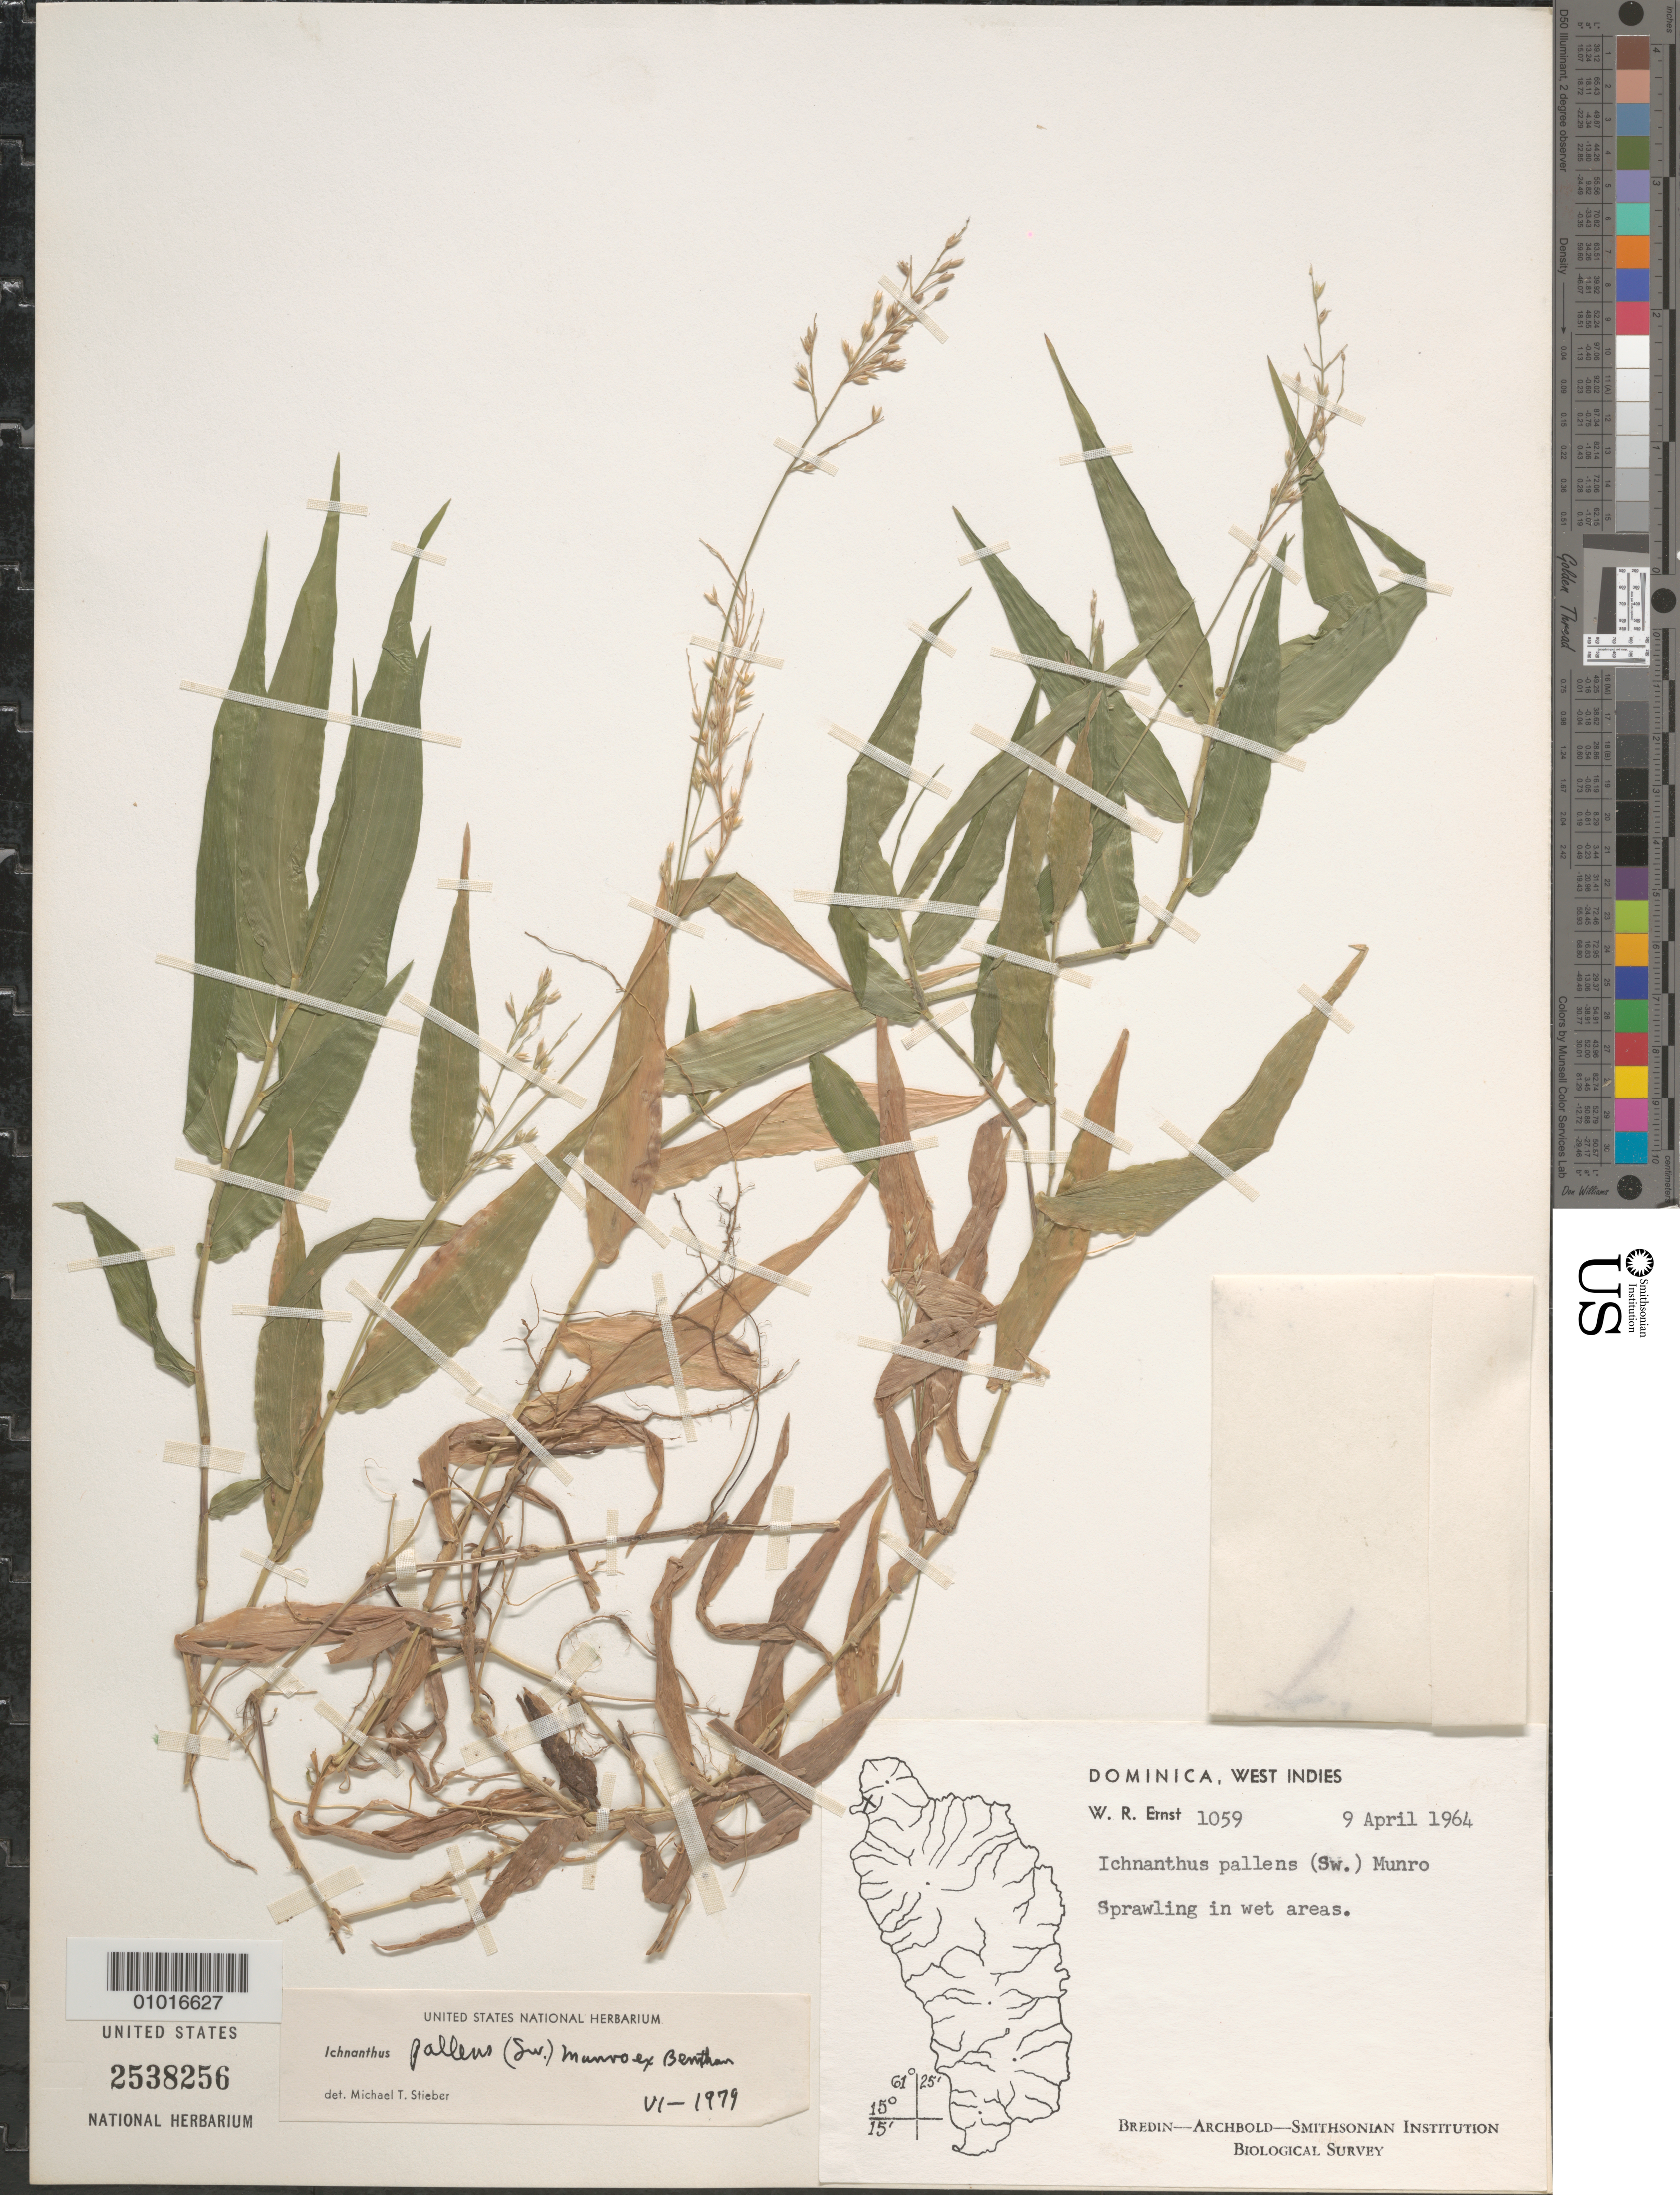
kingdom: Plantae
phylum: Tracheophyta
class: Liliopsida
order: Poales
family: Poaceae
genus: Ichnanthus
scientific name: Ichnanthus pallens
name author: (Sw.) Munro ex Benth.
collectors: W. R. Ernst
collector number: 1059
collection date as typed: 09 Apr 1964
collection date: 1964-04-09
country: Dominica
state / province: St. John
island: Dominica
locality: Sprawling in wet area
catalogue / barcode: US 2538256